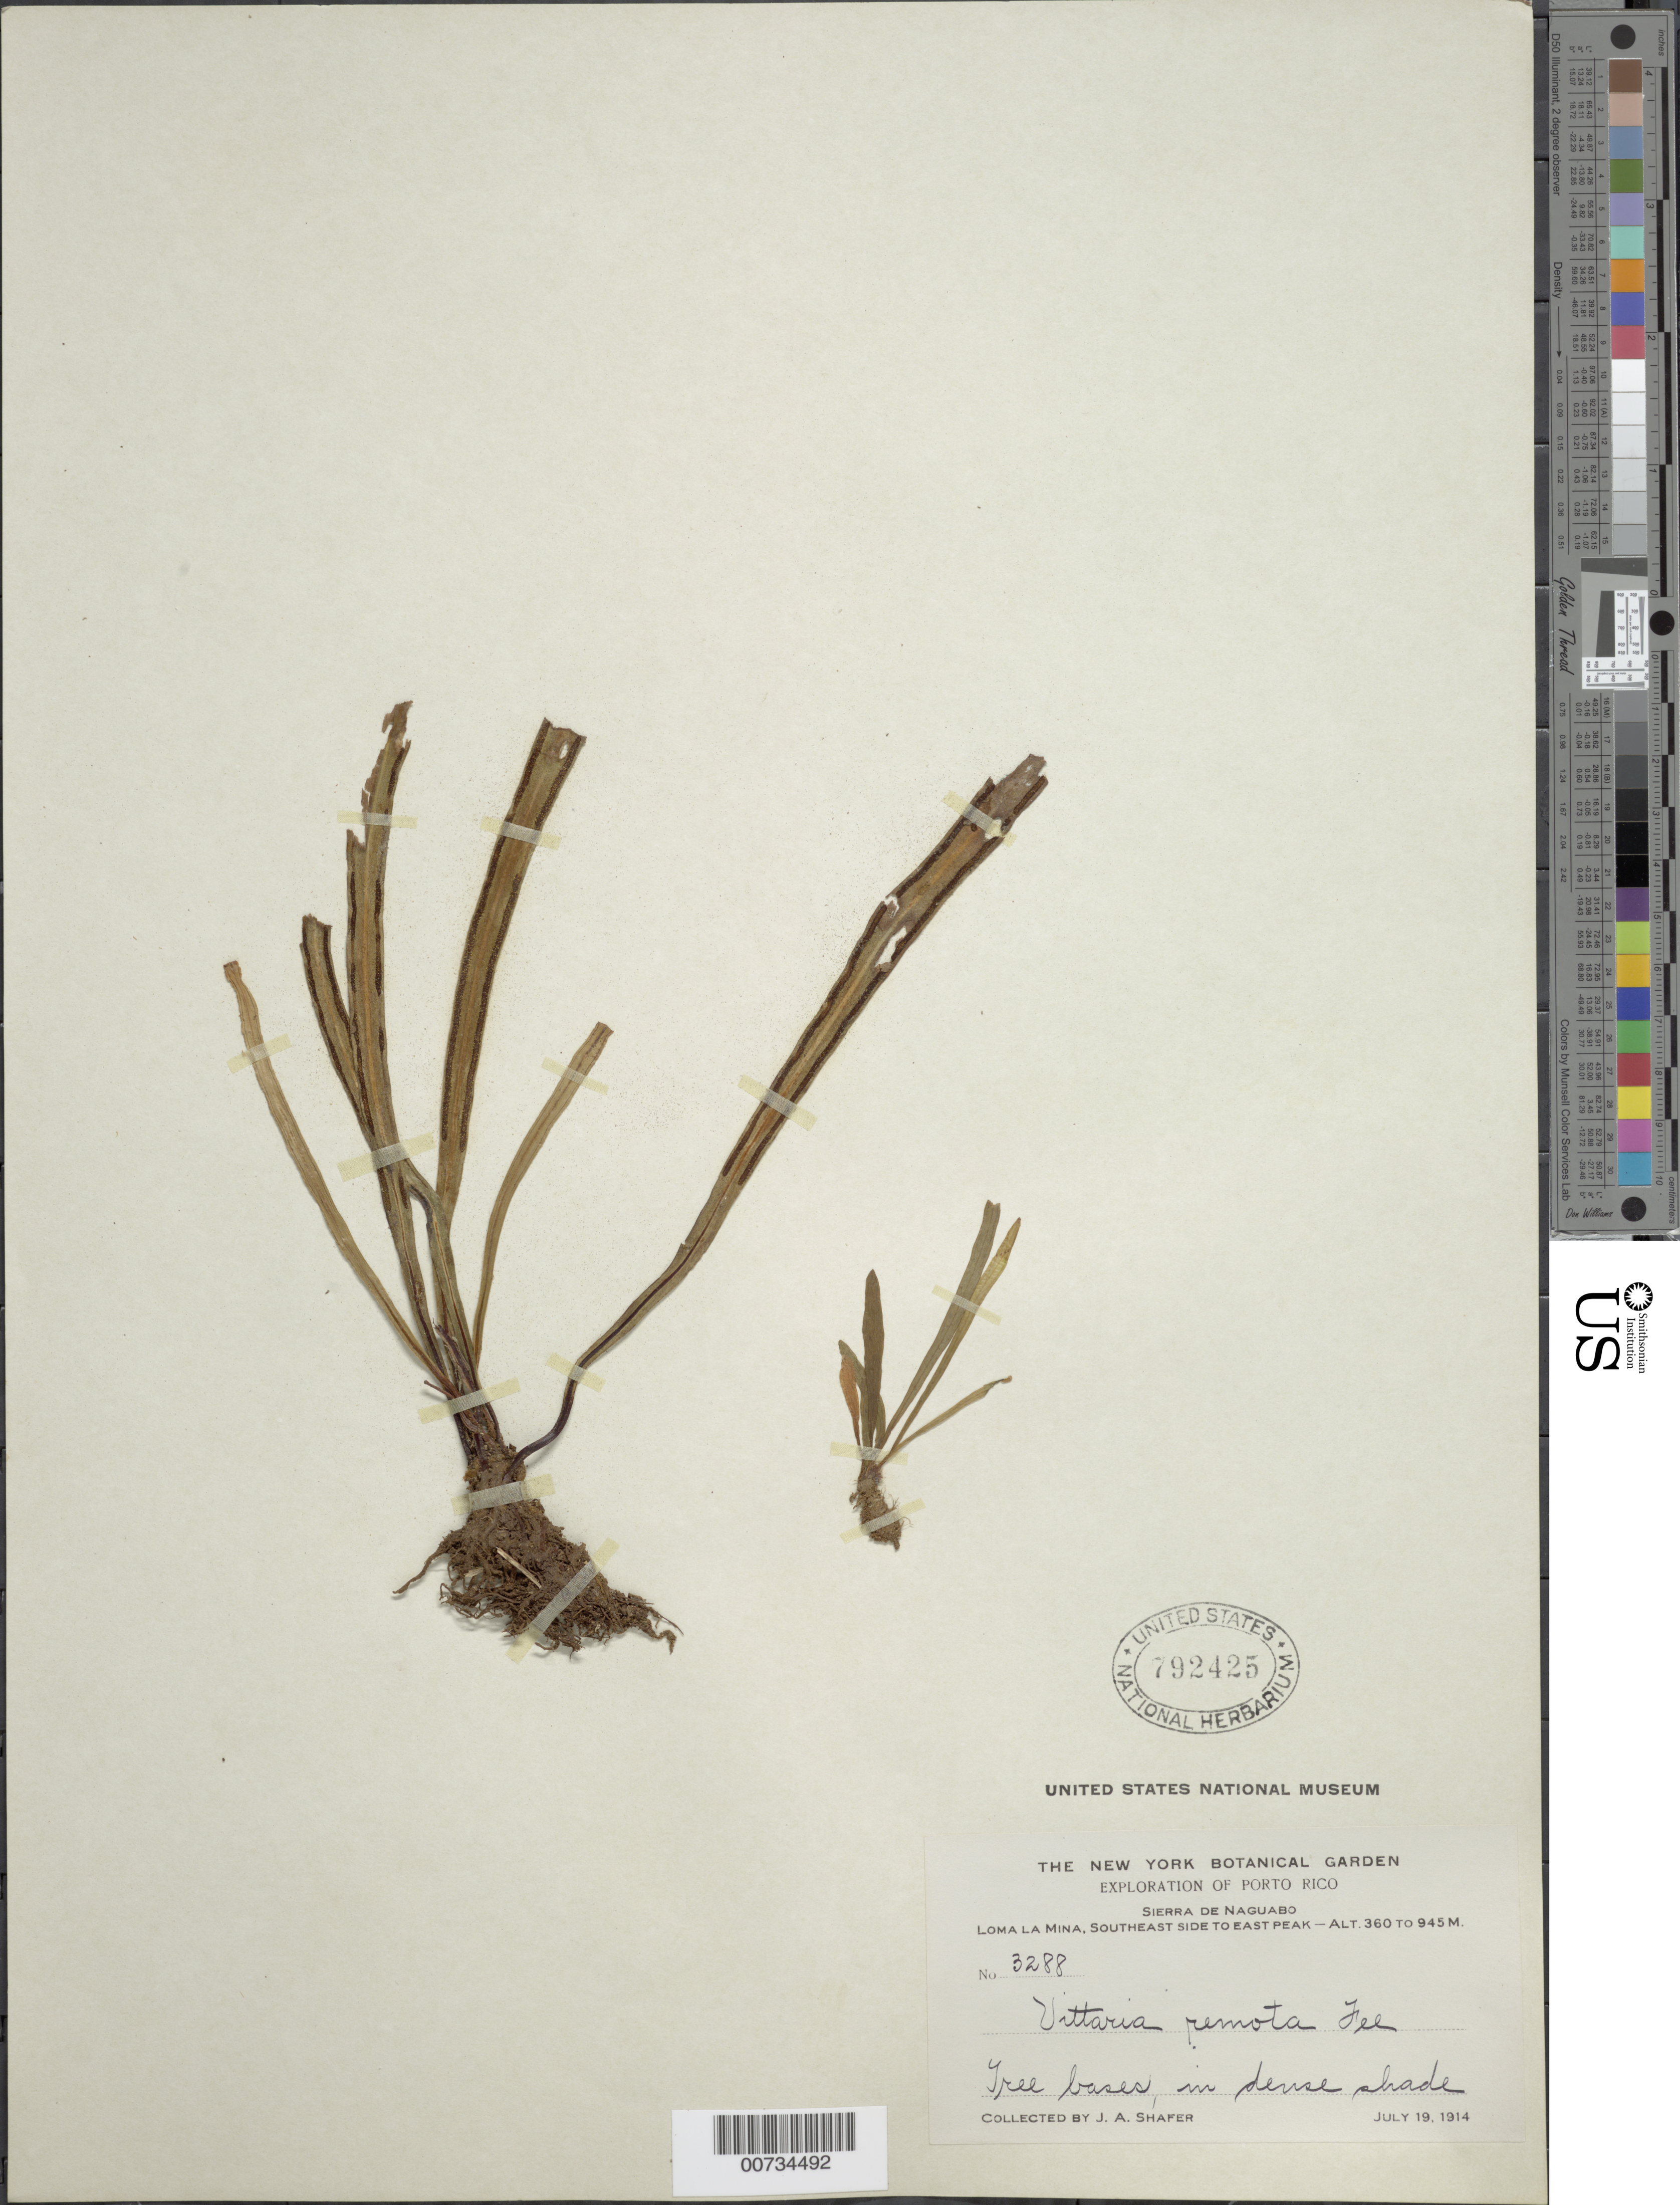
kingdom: Plantae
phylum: Tracheophyta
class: Polypodiopsida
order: Polypodiales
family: Pteridaceae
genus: Radiovittaria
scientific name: Radiovittaria remota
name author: (Fée) E.H. Crane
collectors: J. A. Shafer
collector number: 3288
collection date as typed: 19 Jul 1914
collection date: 1914-07-19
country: Puerto Rico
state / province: Naguabo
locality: Sierra de Naguabo, Loma la Mina, SE side of East Peak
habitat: Tree bases, in dense shade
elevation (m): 360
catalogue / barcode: US 792425